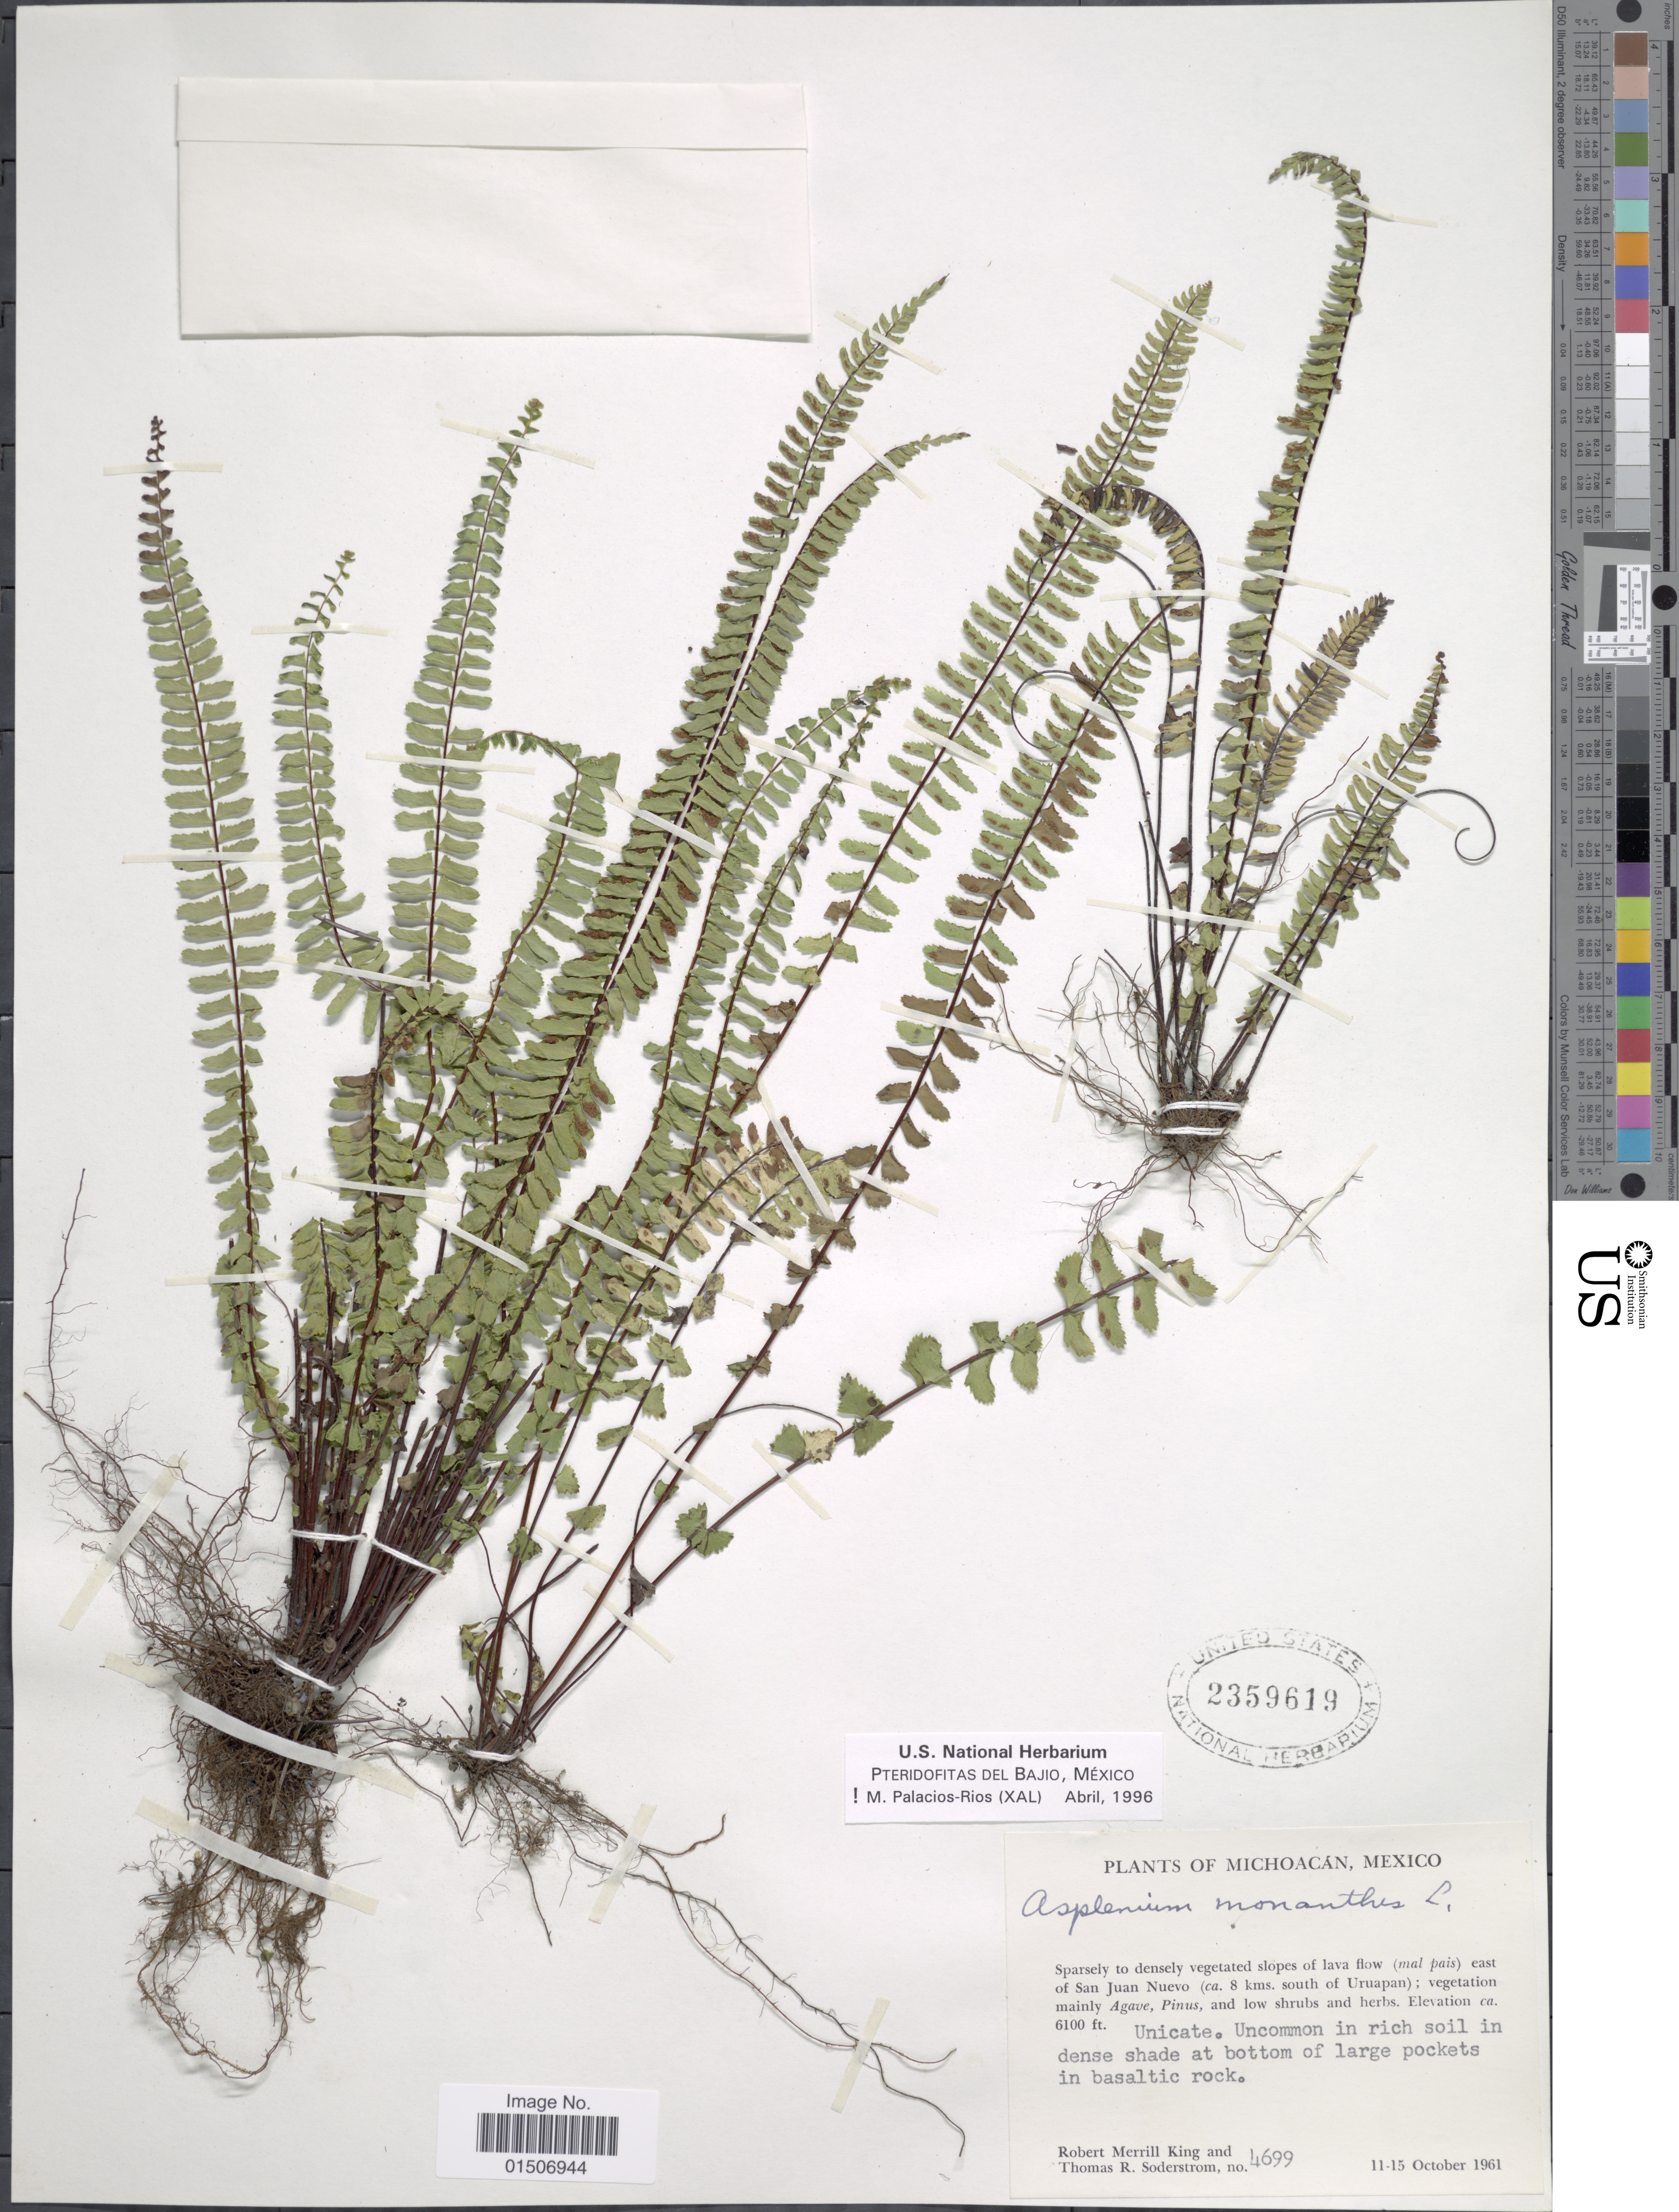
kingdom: Plantae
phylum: Tracheophyta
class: Polypodiopsida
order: Polypodiales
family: Aspleniaceae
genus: Asplenium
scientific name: Asplenium monanthes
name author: L.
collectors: R. M. King & T. R. Soderstrom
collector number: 4699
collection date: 1961-10-11/1961-10-15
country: Mexico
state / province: Michoacán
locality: Sparsely to densely vegetated slopes of lava flow (mal pais) east of San Juan Nuevo (ca. 8 kms. south of Uruapan)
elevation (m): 1859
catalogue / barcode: US 2359619